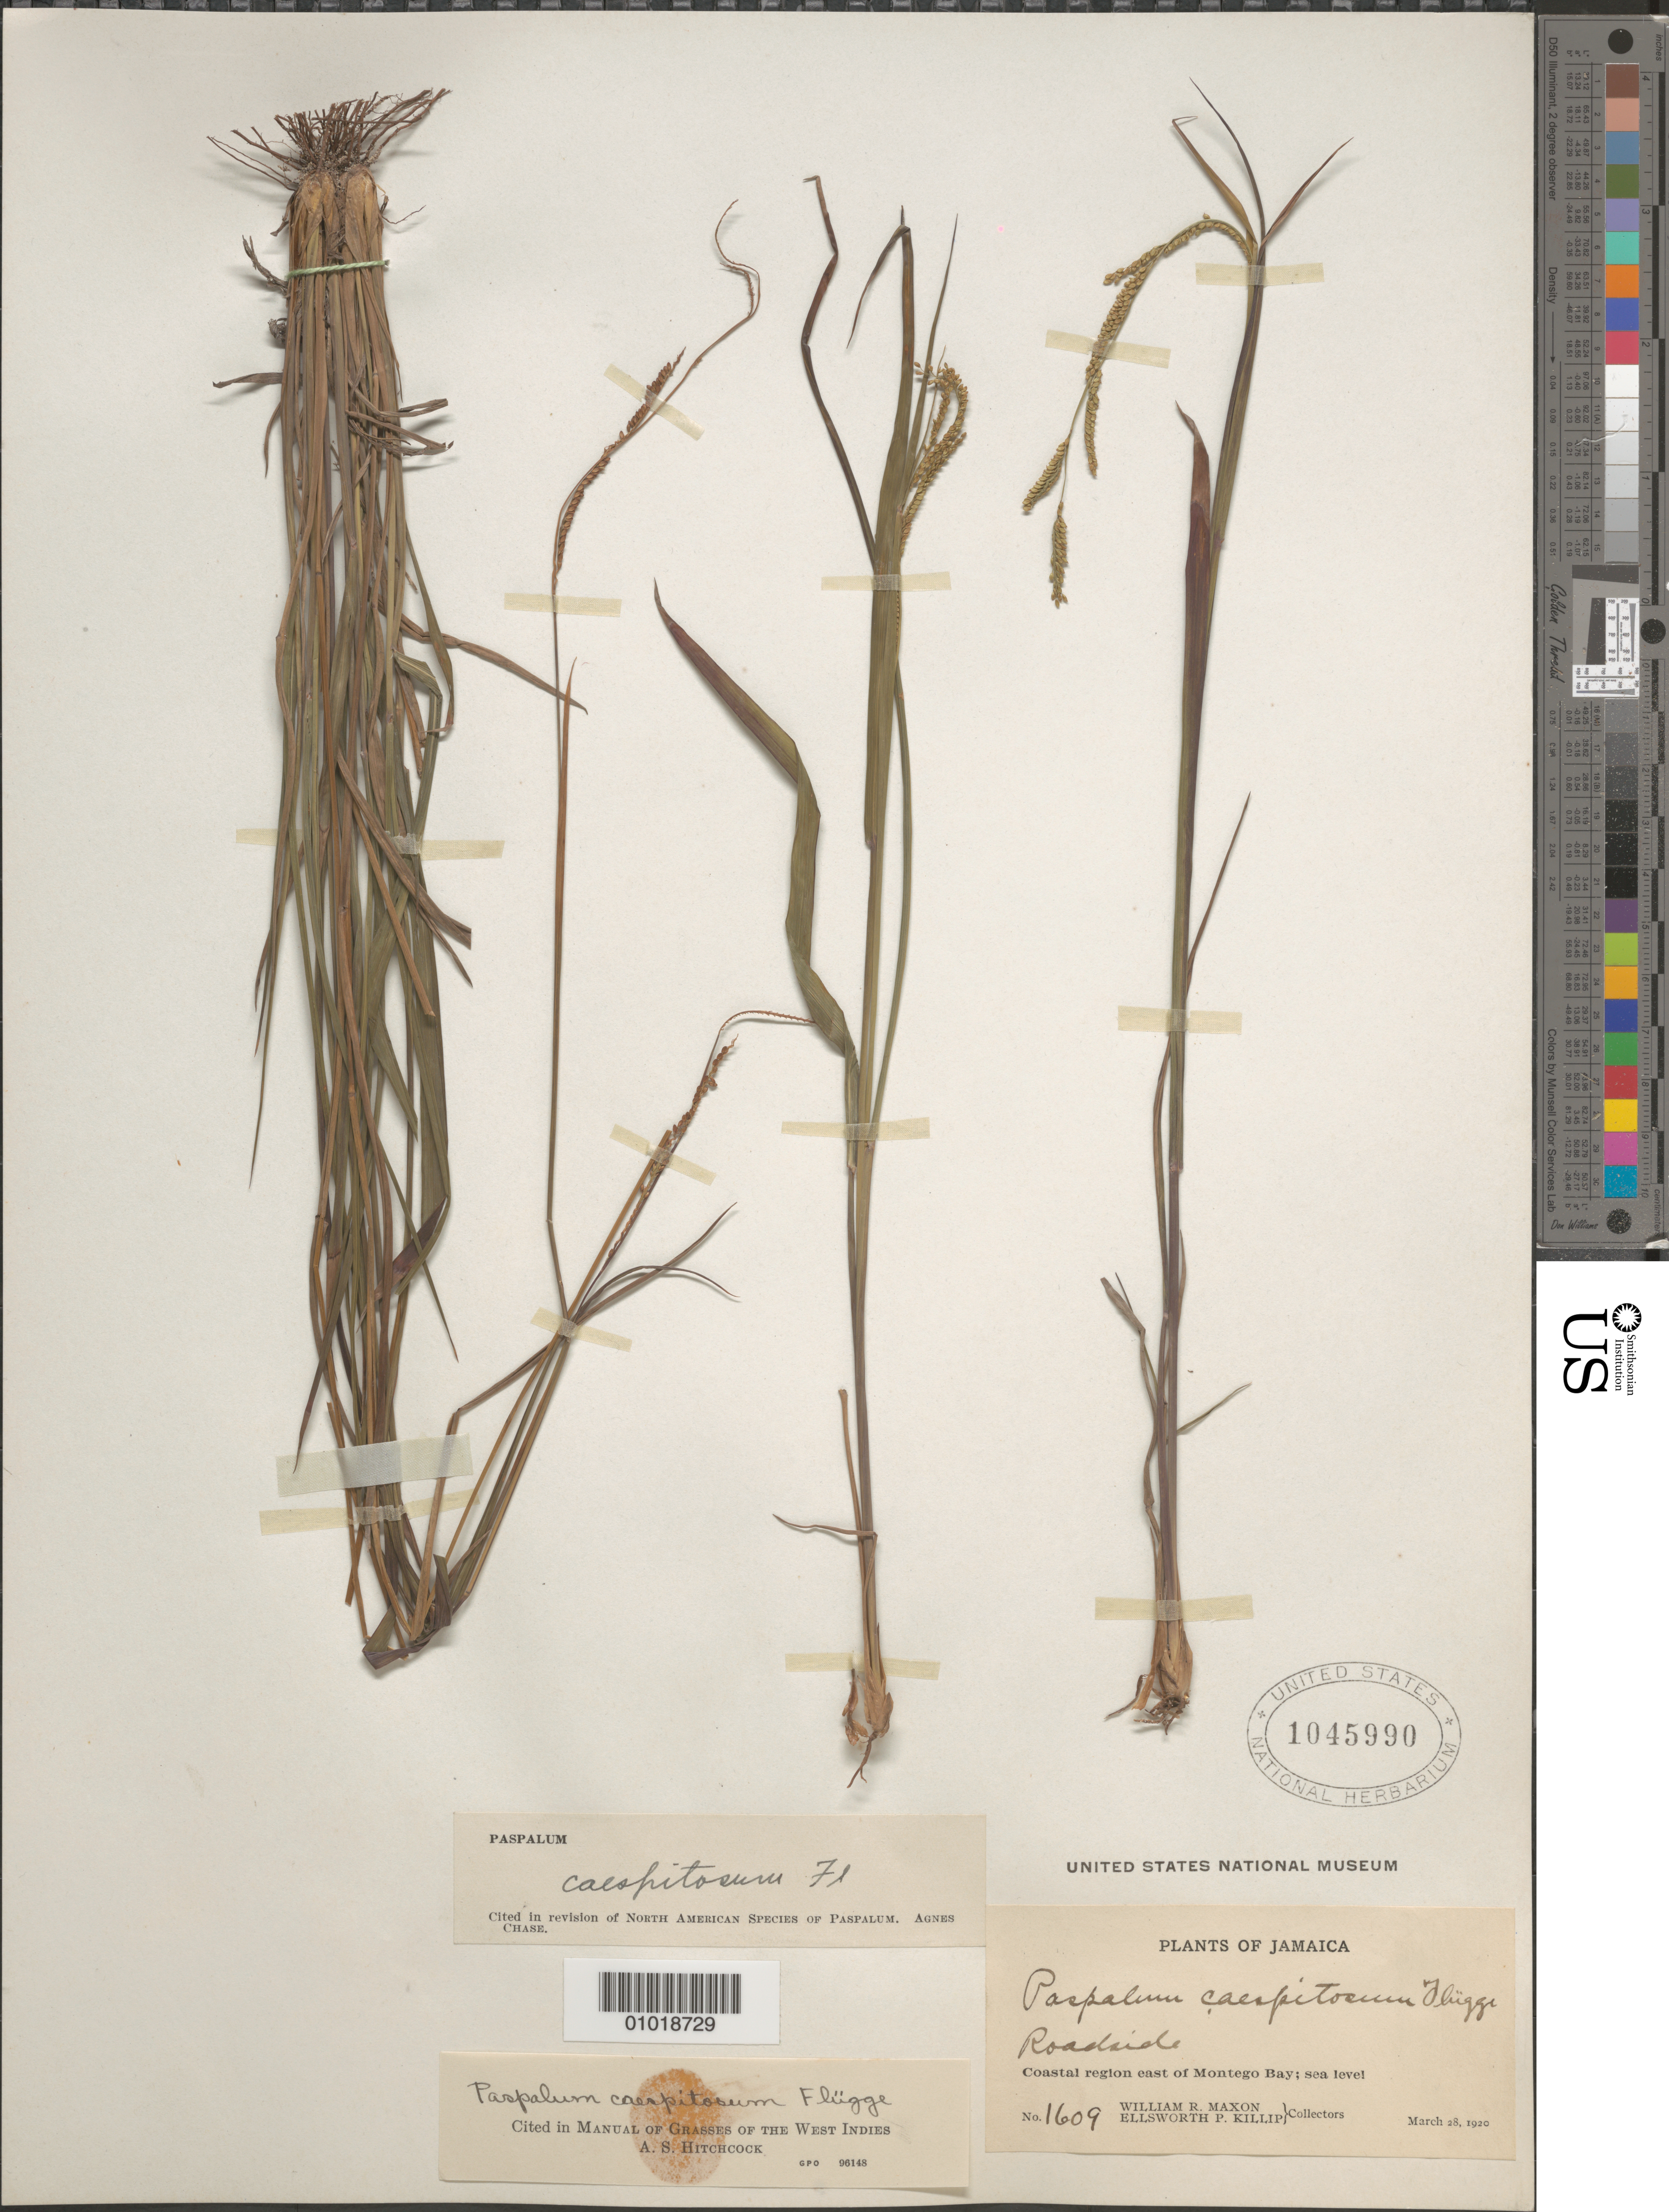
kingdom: Plantae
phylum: Tracheophyta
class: Liliopsida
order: Poales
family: Poaceae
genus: Paspalum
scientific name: Paspalum caespitosum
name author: Flüggé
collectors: W. R. Maxon & E. P. Killip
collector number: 1609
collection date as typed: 28 Mar 1920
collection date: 1920-03-28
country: Jamaica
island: Jamaica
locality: Coastal Region E of Montego Bay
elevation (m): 0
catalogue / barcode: US 1045990